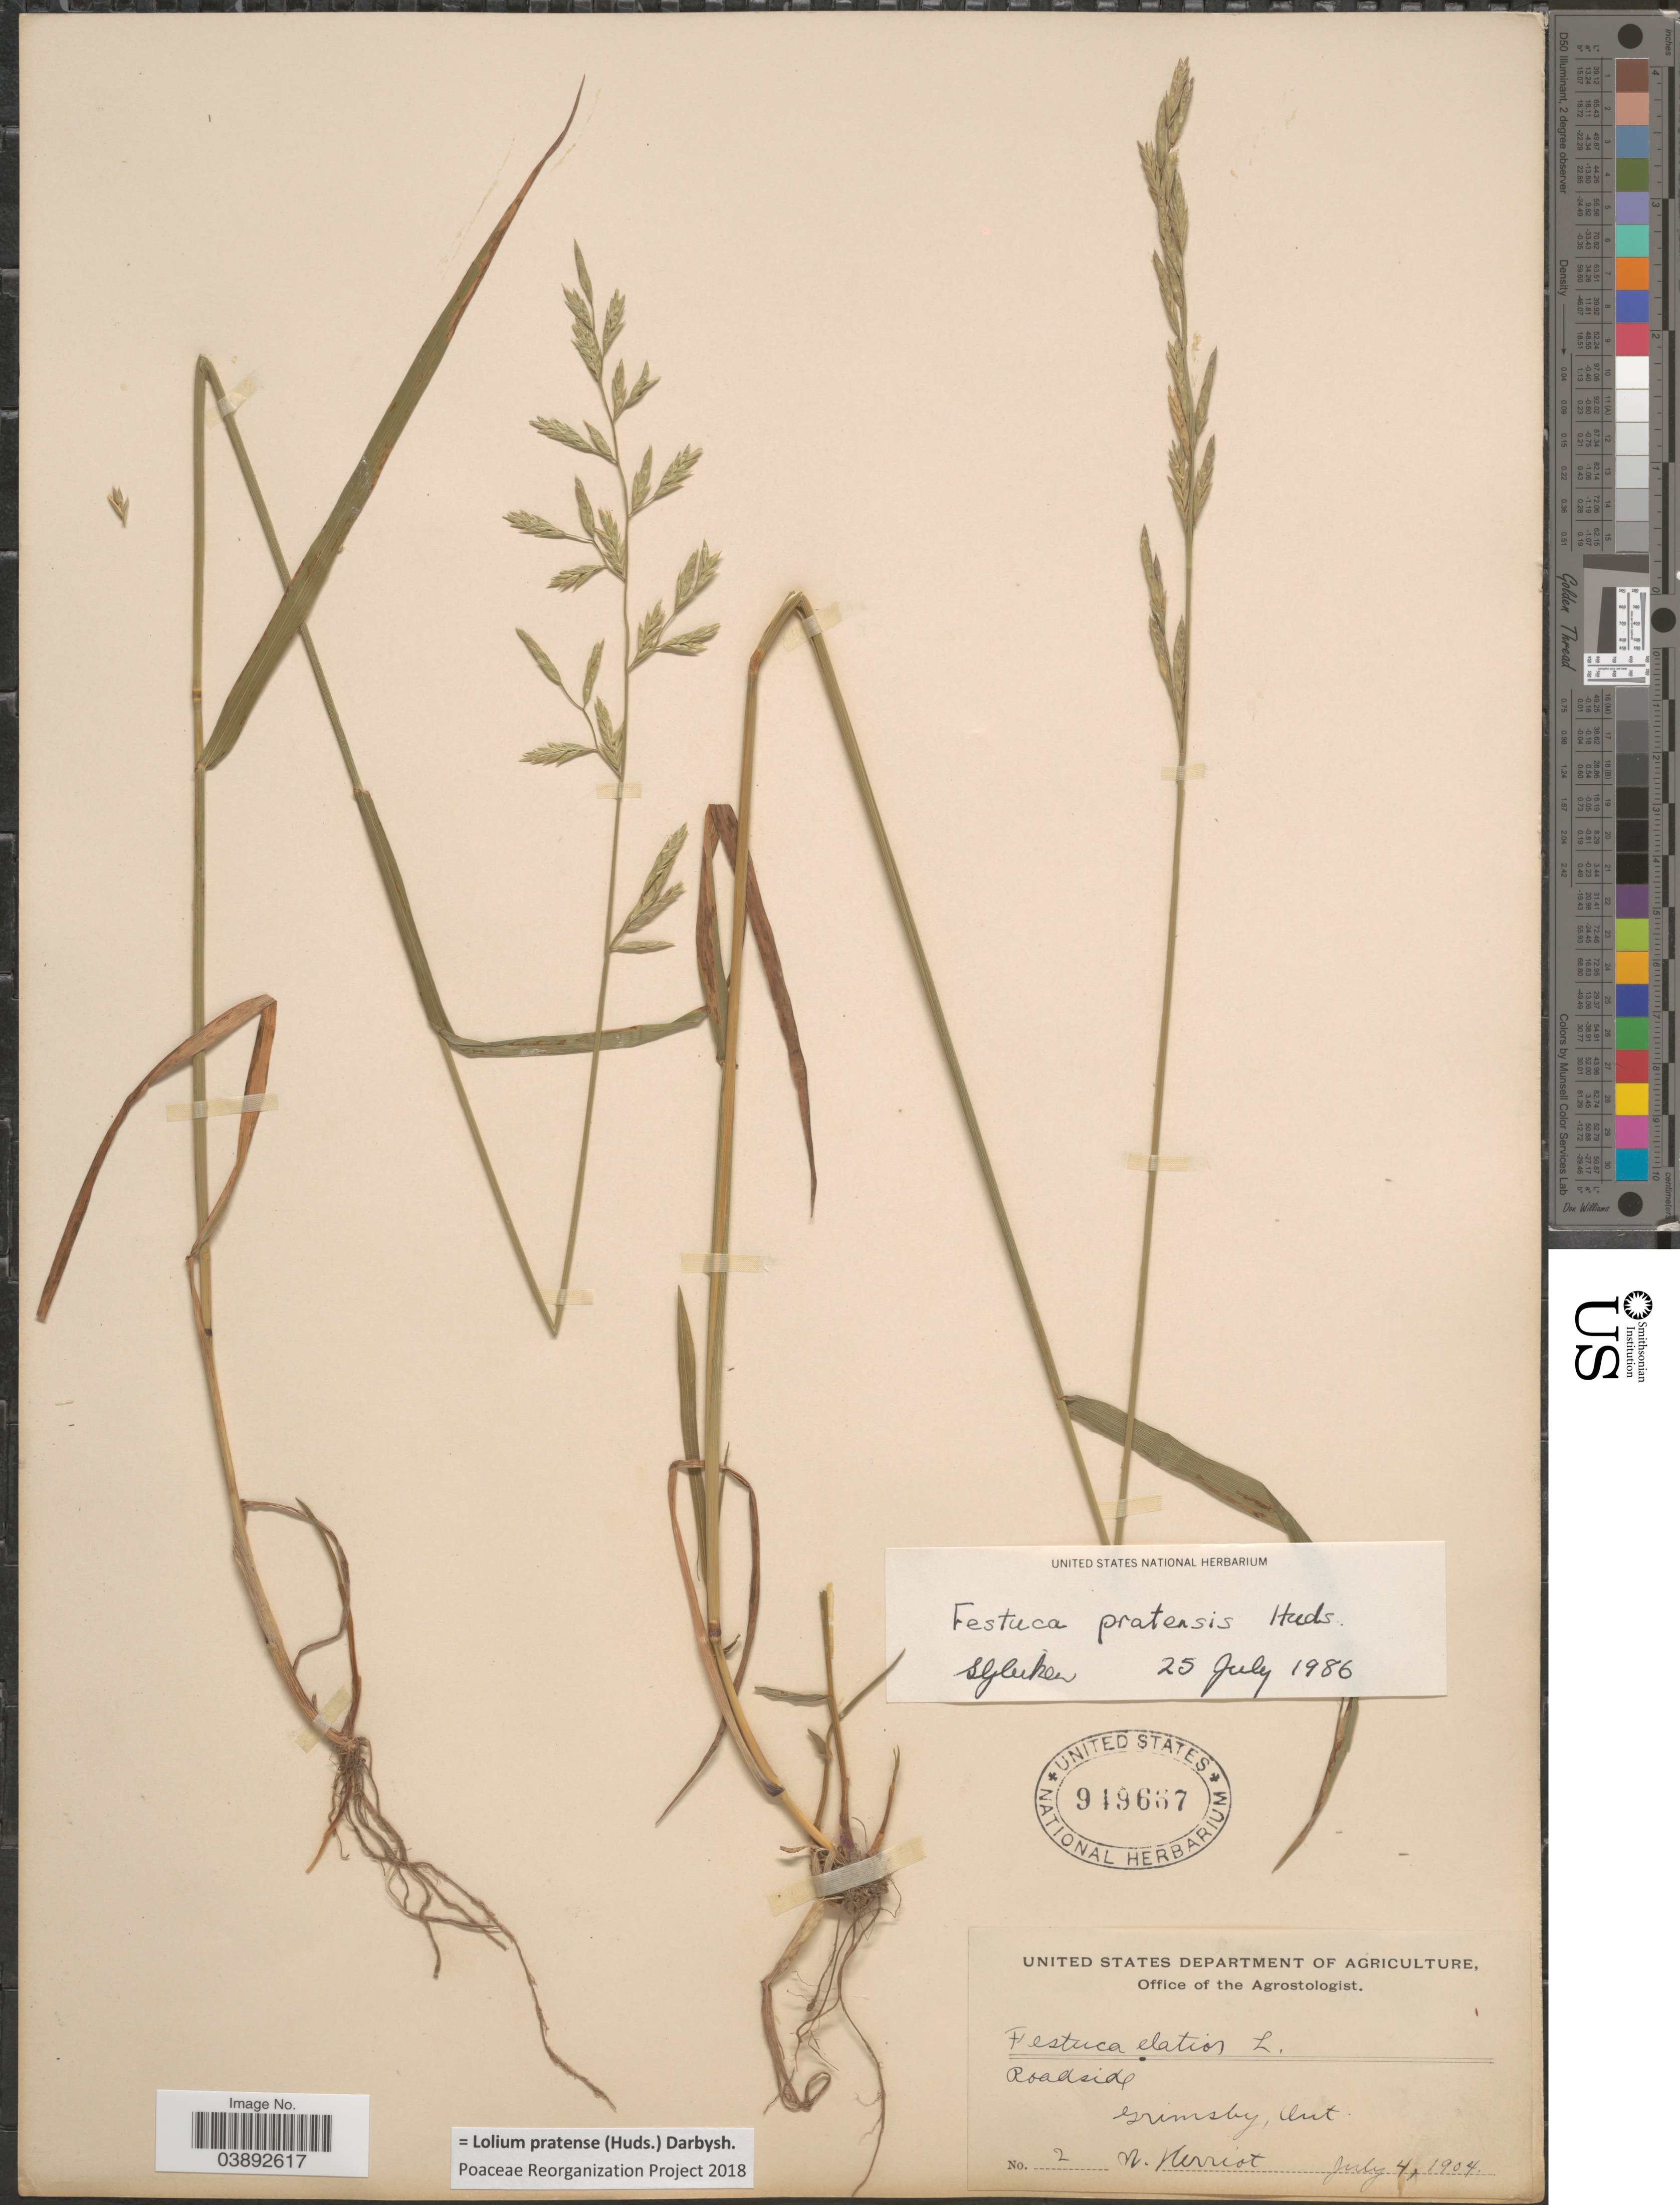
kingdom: Plantae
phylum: Tracheophyta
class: Liliopsida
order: Poales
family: Poaceae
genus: Lolium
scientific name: Lolium pratense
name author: (Huds.) Darbysh.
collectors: W. Herriot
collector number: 2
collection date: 1904-07-04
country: Canada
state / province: Ontario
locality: Grimsby.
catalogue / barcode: US 949667